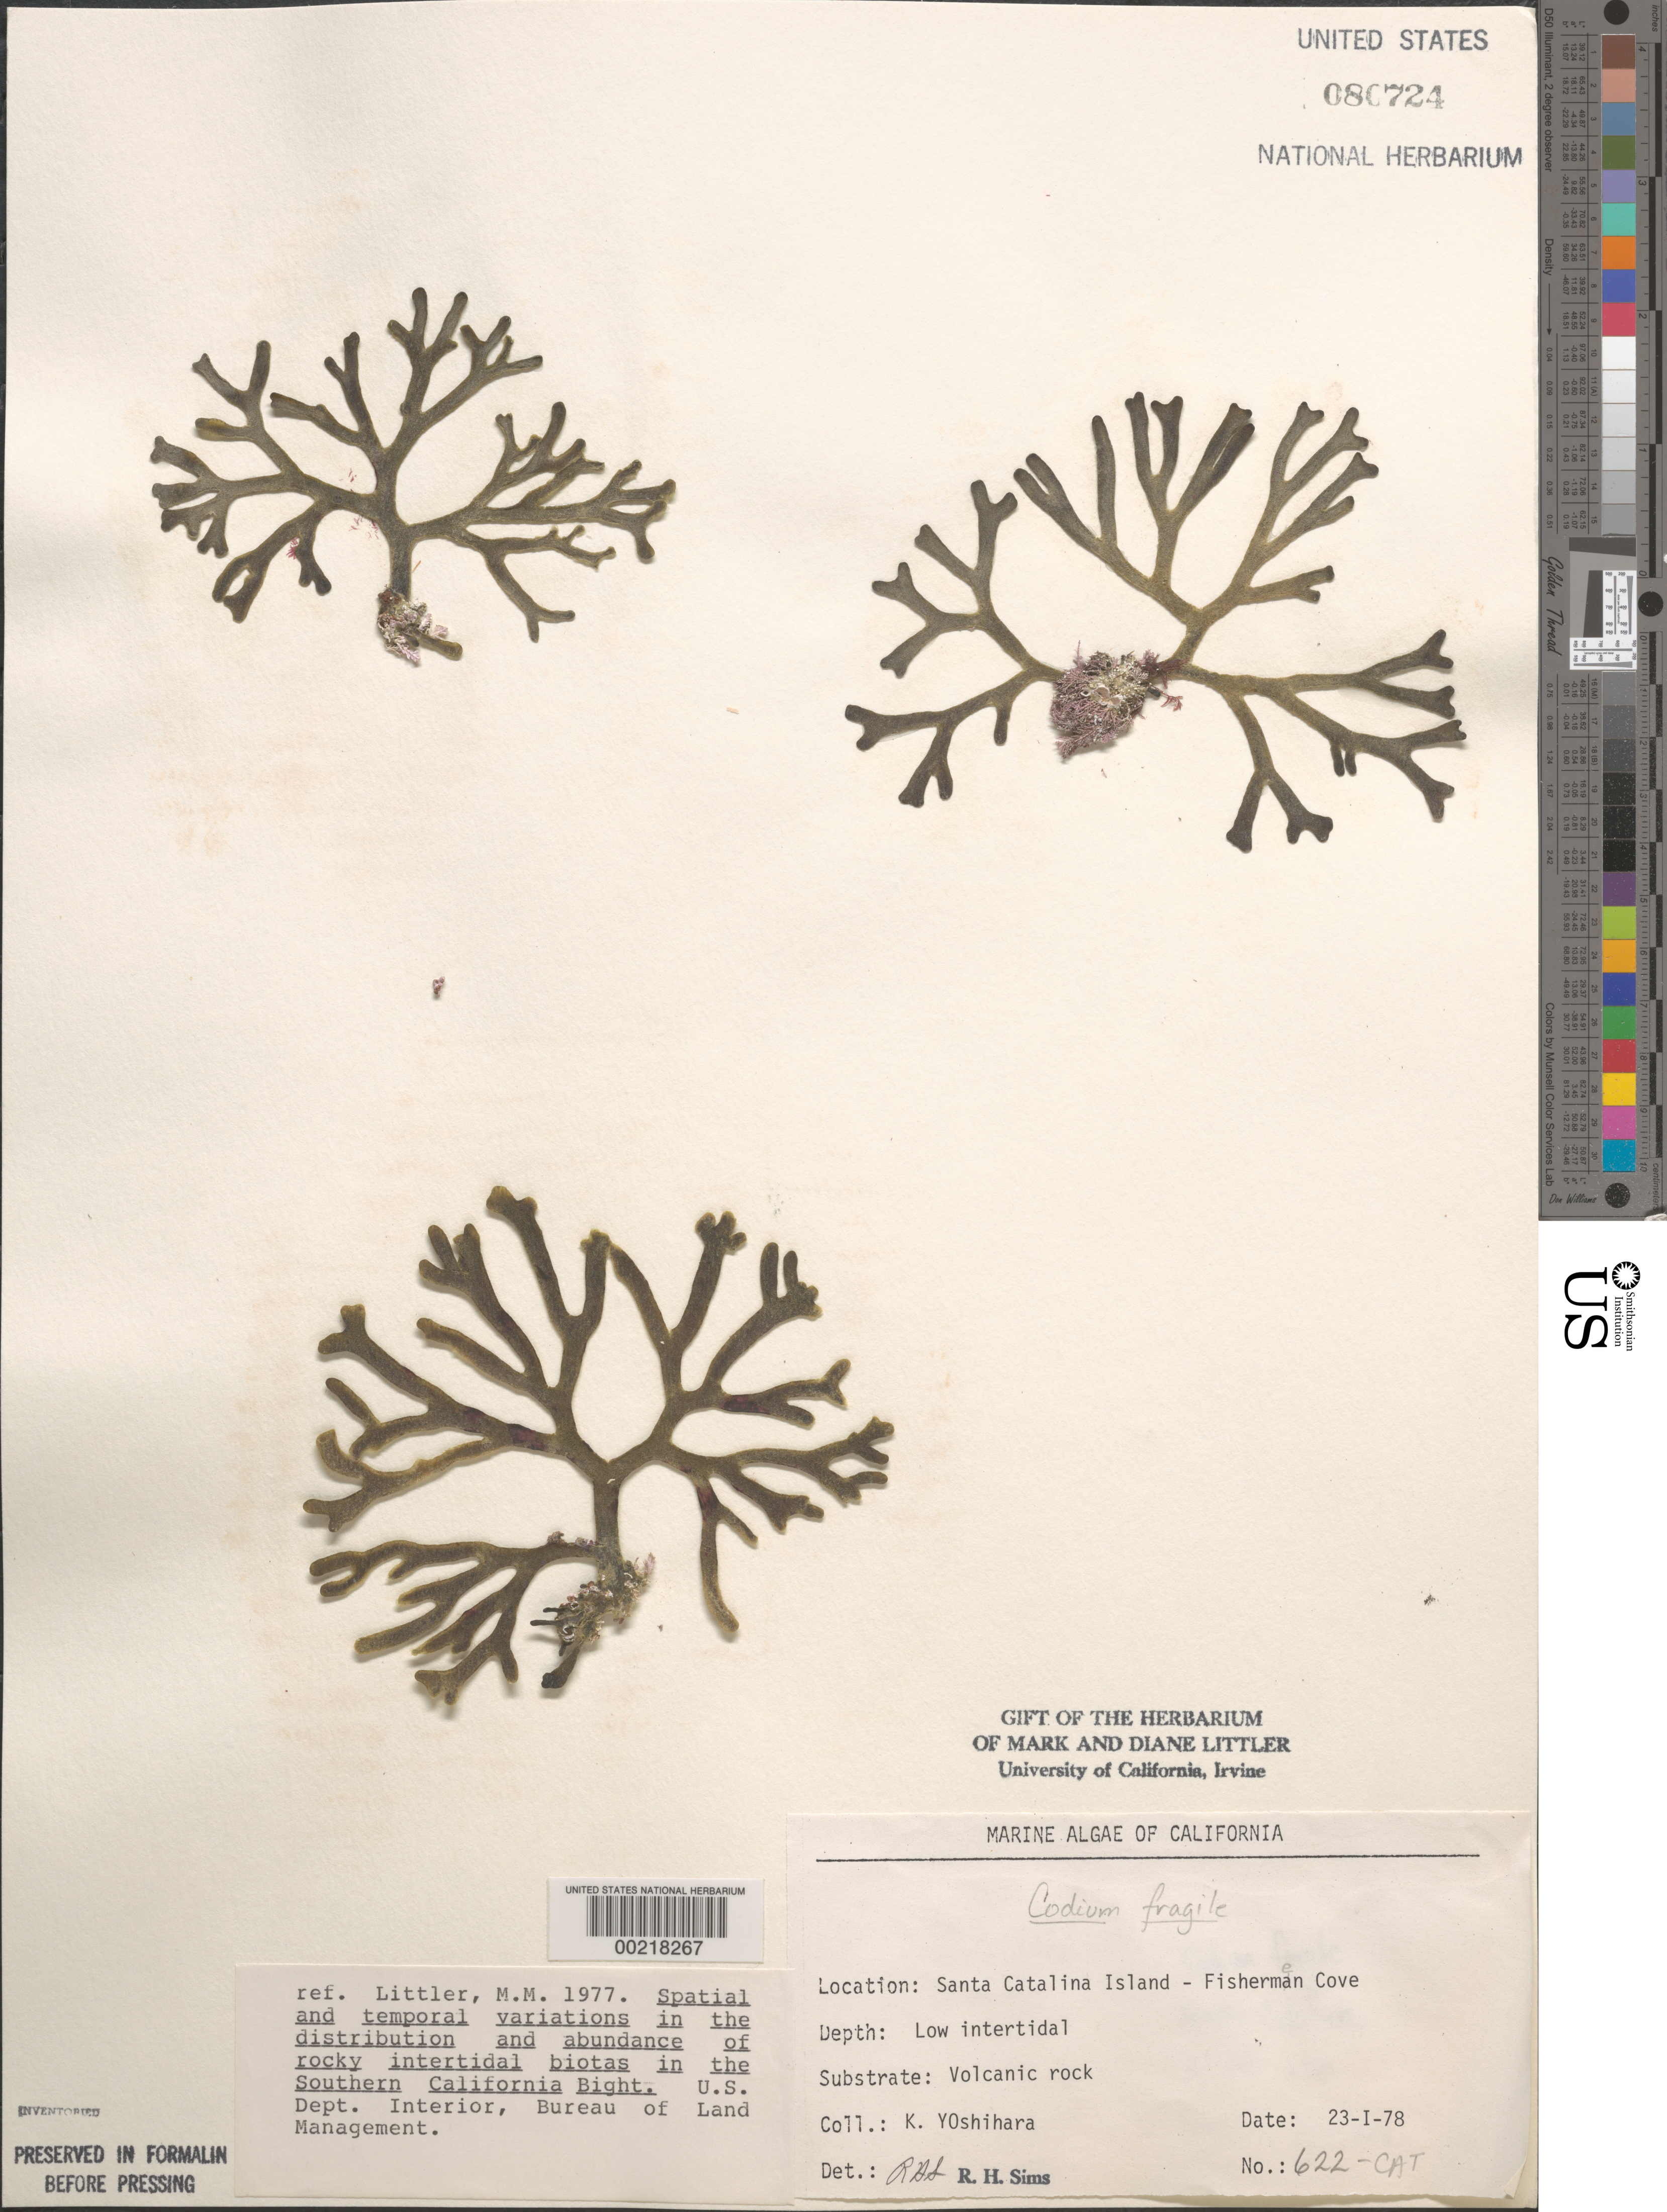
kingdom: Plantae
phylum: Chlorophyta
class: Ulvophyceae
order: Bryopsidales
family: Codiaceae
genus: Codium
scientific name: Codium fragile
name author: (Suringar) P. Hariot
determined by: Sims, Robert H.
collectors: K. Yoshihara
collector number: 622-cat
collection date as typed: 23 Jan 1978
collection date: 1978-01-23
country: United States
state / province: California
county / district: Los Angeles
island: Santa Catalina Island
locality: Fishermen Cove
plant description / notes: BLM-SOCALBIGHT Rocky Intertidal Survey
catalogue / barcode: US 80724